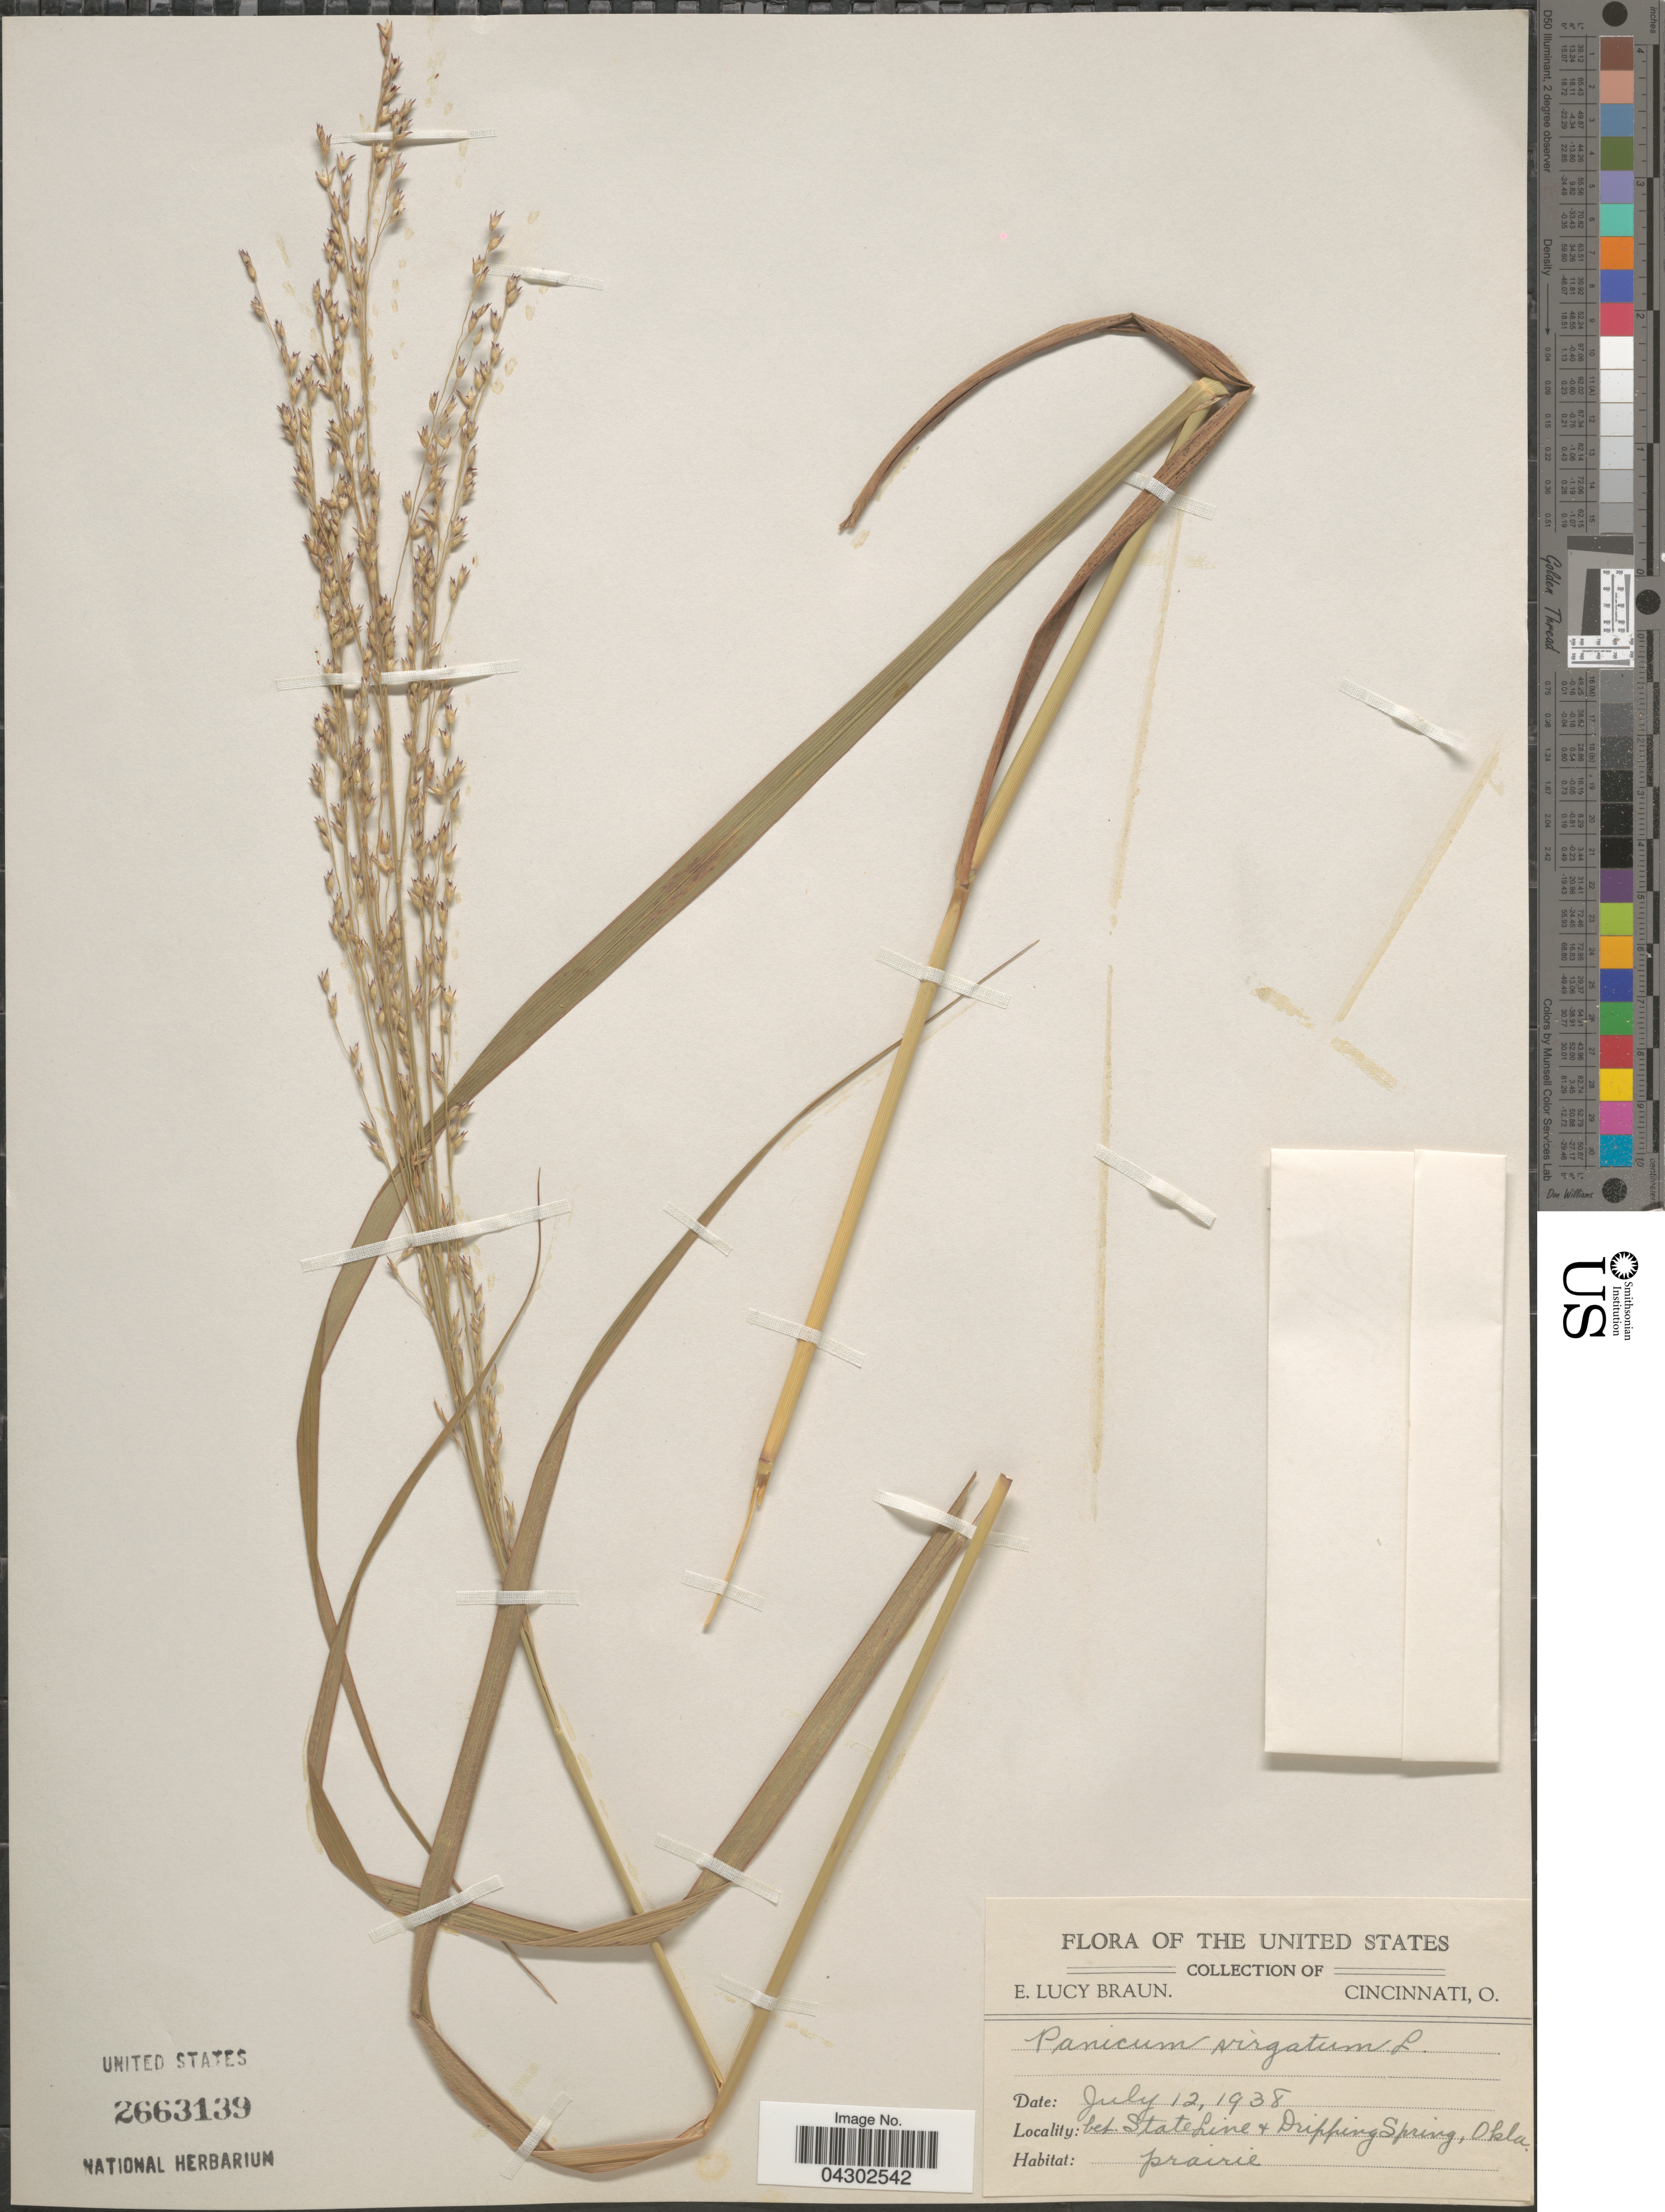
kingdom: Plantae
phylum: Tracheophyta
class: Liliopsida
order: Poales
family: Poaceae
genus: Panicum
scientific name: Panicum virgatum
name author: L.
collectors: E. L. Braun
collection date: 1938-07-12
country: United States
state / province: Oklahoma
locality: Bet. State Line & Dripping Spring.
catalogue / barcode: US 2663139